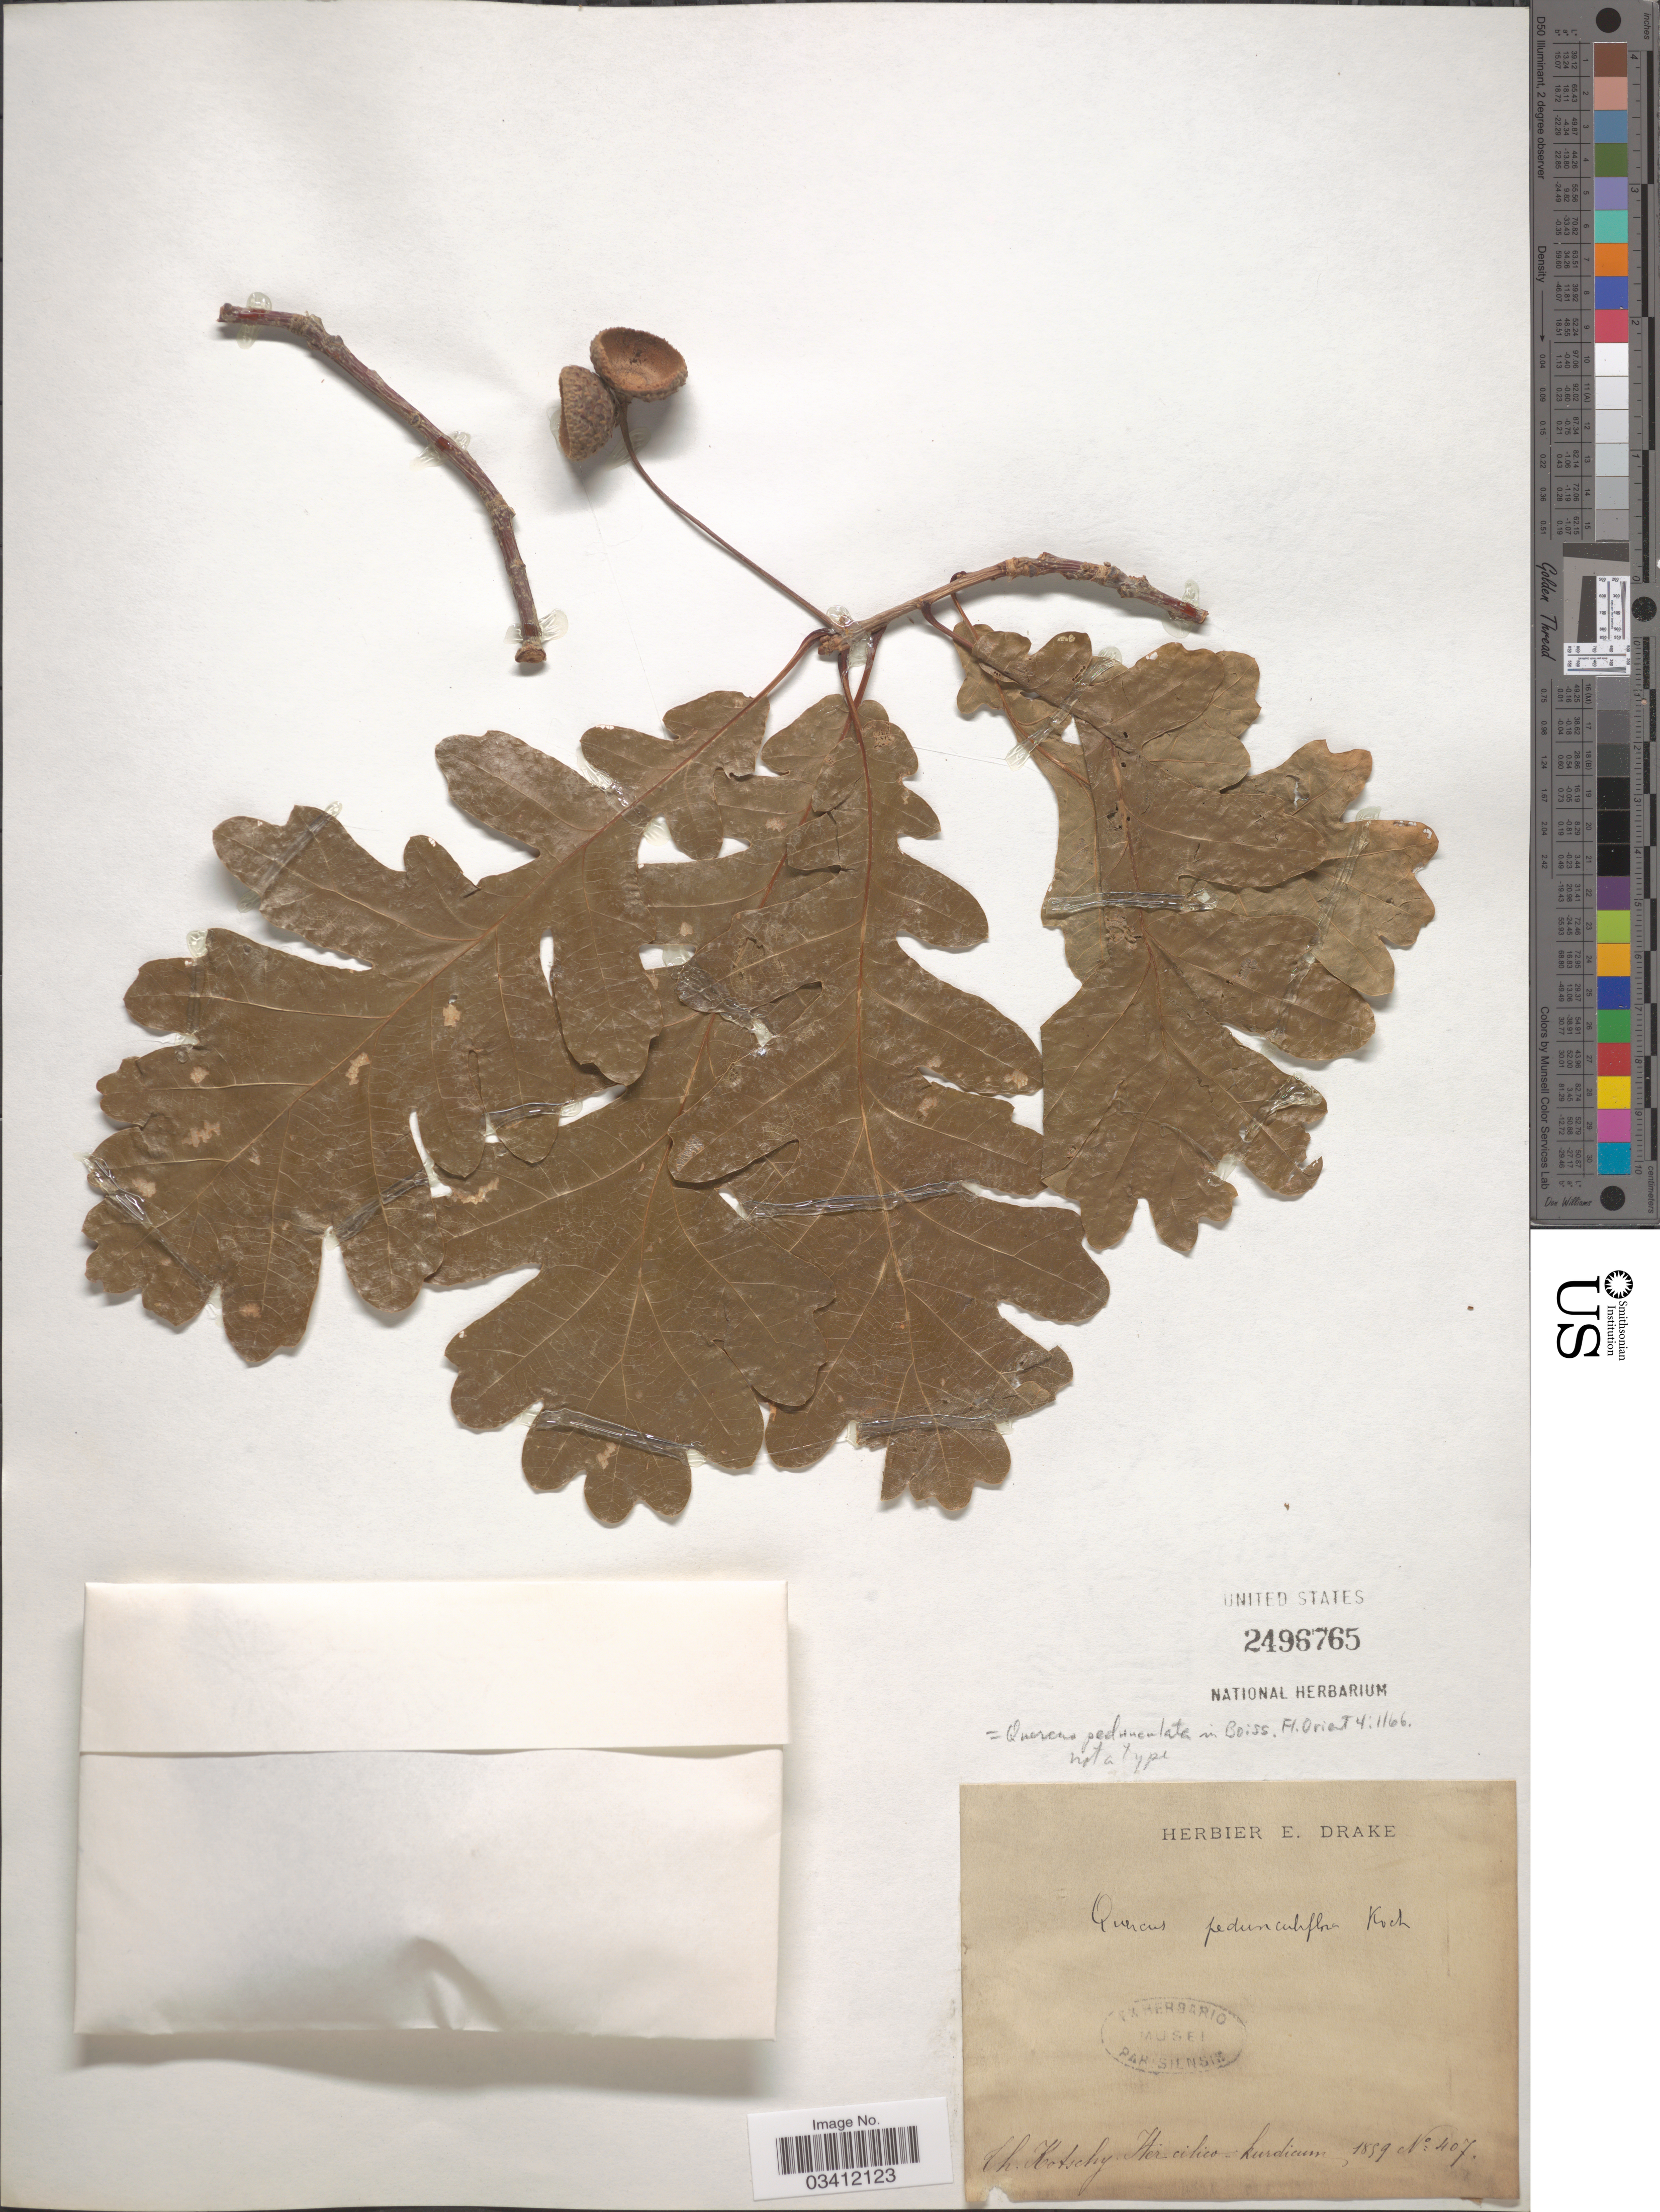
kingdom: Plantae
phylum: Tracheophyta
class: Magnoliopsida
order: Fagales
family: Fagaceae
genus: Quercus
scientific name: Quercus pedunculata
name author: Hoffm.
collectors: K. G. Kotschy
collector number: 407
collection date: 1859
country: Turkey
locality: Iter cilico - kurdium.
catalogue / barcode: US 2496765